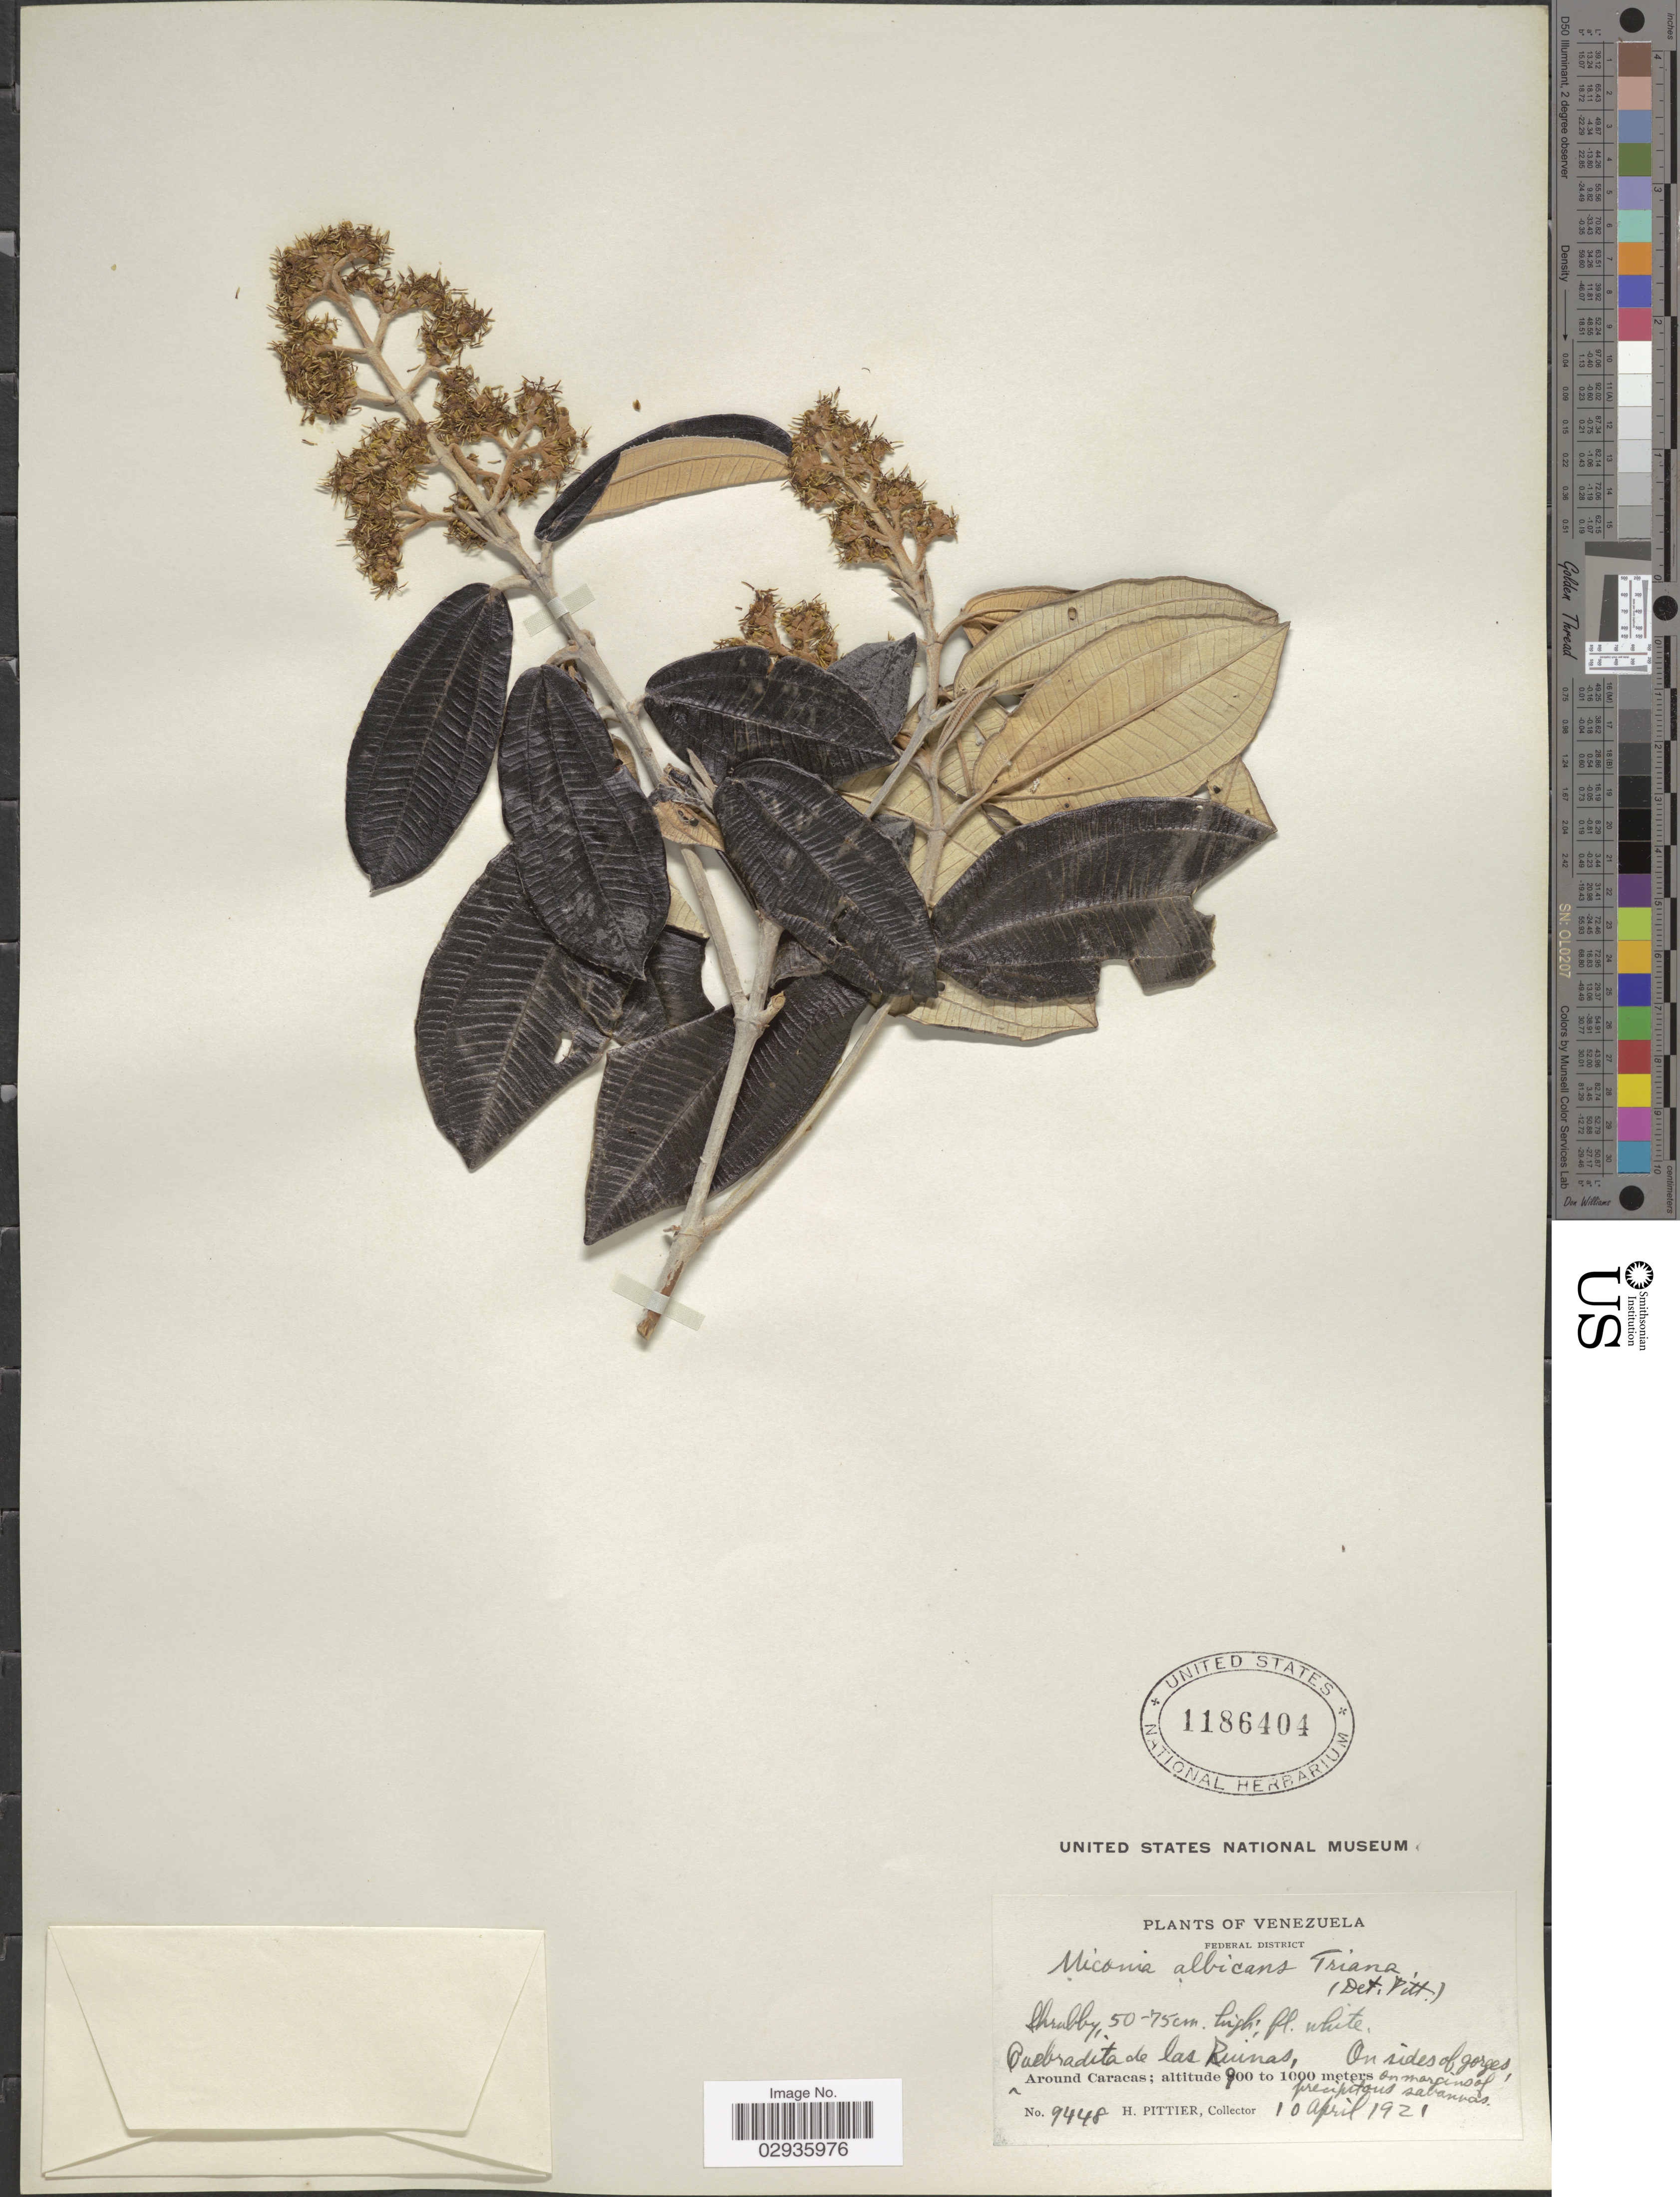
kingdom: Plantae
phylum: Tracheophyta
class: Magnoliopsida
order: Myrtales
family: Melastomataceae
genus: Miconia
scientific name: Miconia albicans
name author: (Sw.) Steud.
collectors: H. F. Pittier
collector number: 9448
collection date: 1921-04-10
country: Venezuela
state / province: Distrito Federal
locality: Federal District. Quebradita de las Ruinas, Around Caracas.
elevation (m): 900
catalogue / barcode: US 1186404